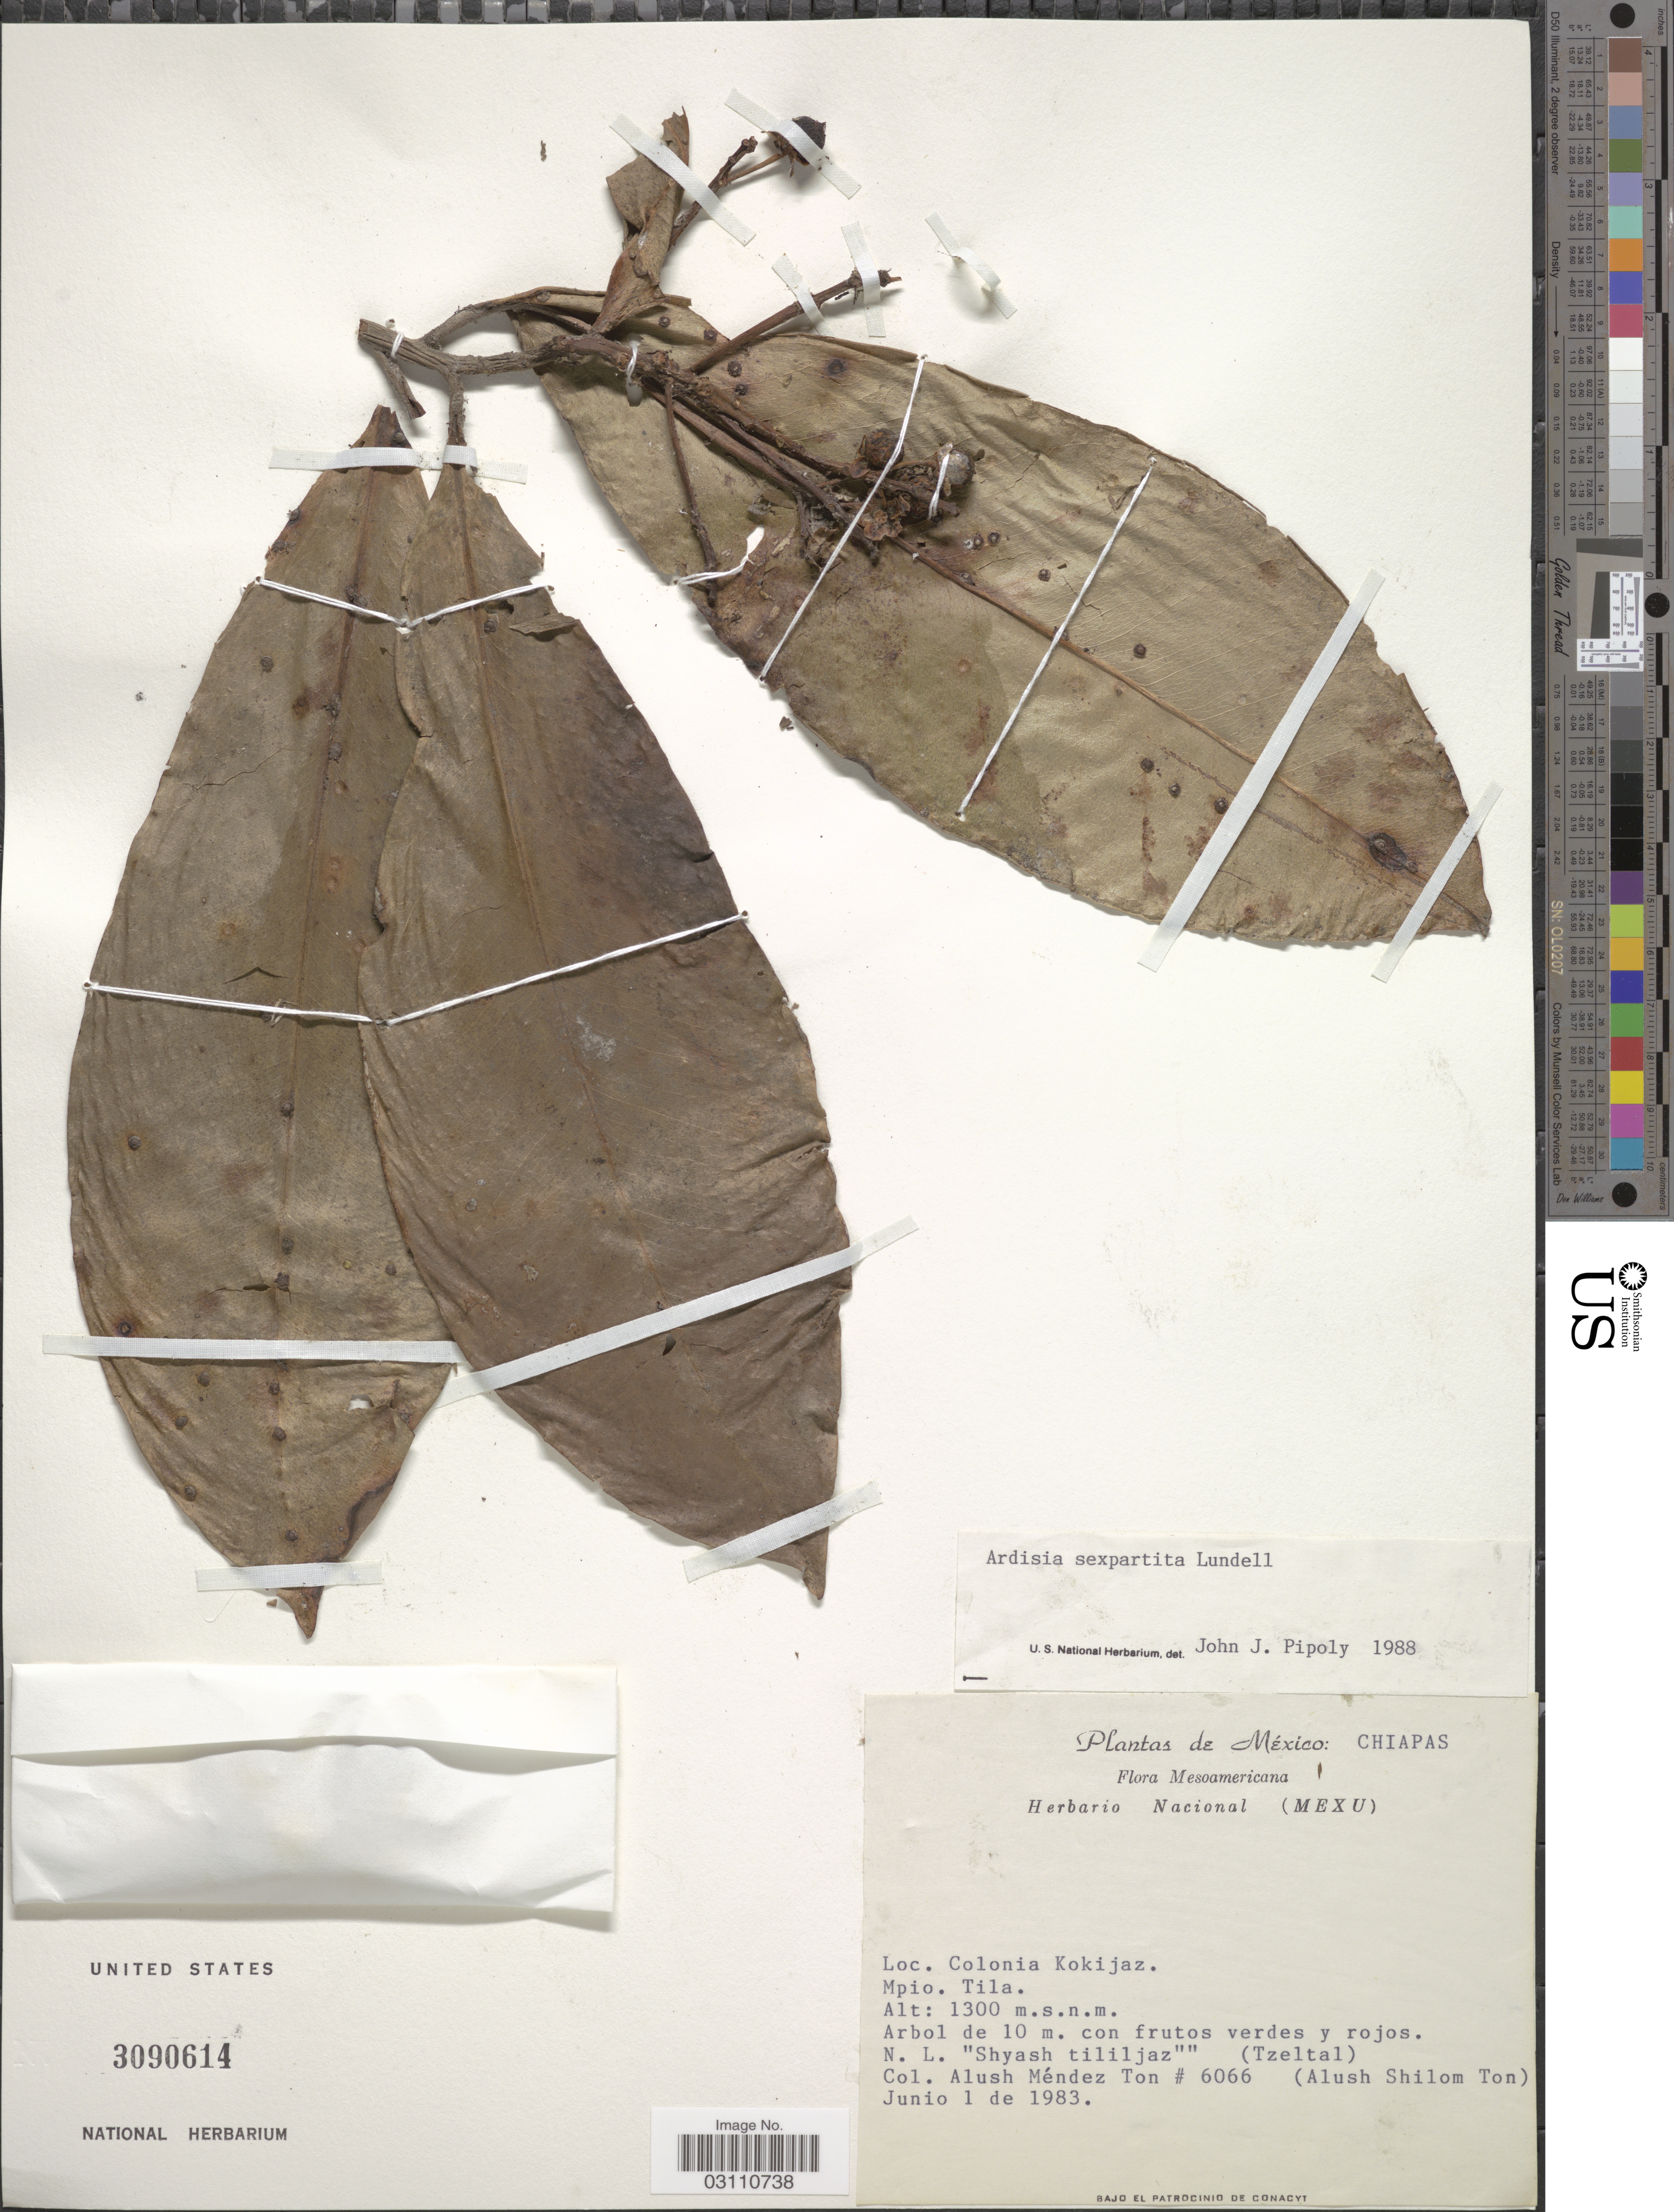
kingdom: Plantae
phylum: Tracheophyta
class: Magnoliopsida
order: Ericales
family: Primulaceae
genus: Ardisia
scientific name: Ardisia sexpartita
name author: Lundell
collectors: A. M. Ton & A. S. Ton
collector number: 6066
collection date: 1983-06-01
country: Mexico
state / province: Chiapas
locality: Colonia Kokijaz. Mpio. Tila.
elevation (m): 1300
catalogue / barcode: US 3090614